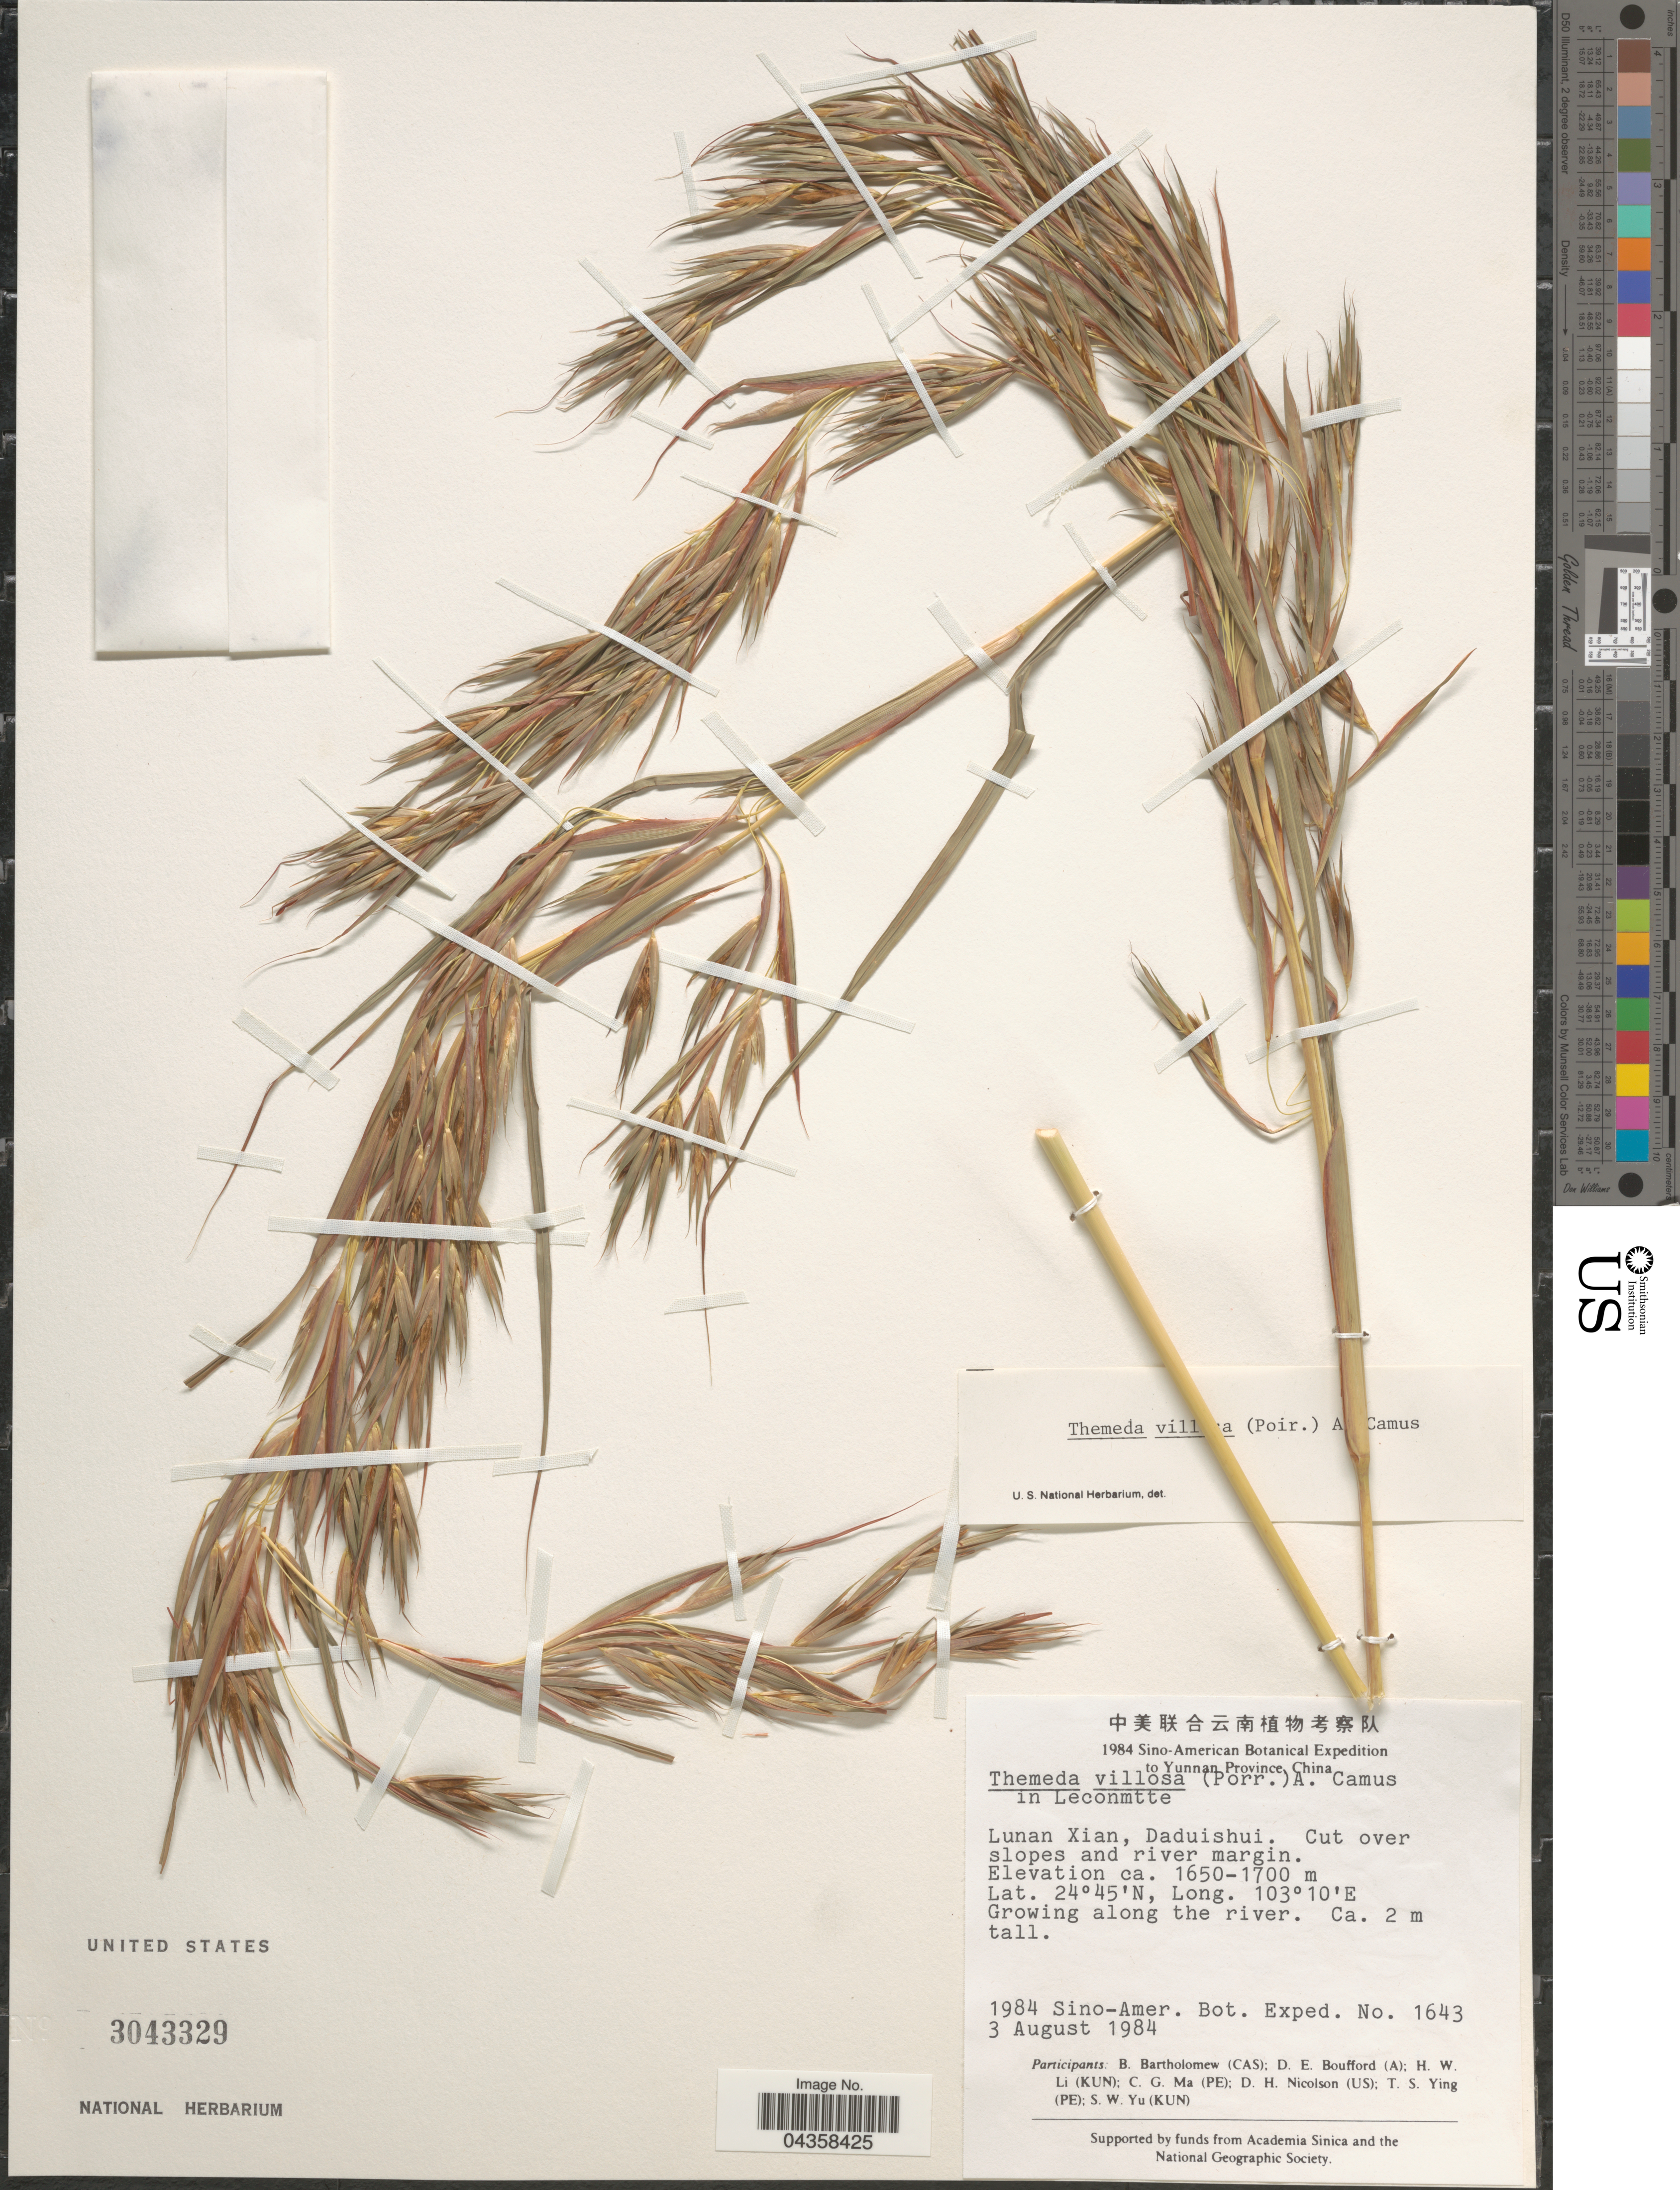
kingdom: Plantae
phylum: Tracheophyta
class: Liliopsida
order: Poales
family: Poaceae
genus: Themeda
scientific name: Themeda villosa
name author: (Lam.) A. Camus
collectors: B. Bartholomew, D. E. Boufford, H. W. Li, C. Ma & et al.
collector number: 1643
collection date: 1984-08-03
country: China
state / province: Yunnan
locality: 1984 Sino-American Botanical Expedition to Yunnan. Lunan Xian, Daduishui. Cut over slopes and river margin. Along the river.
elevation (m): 1650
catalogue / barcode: US 3043329